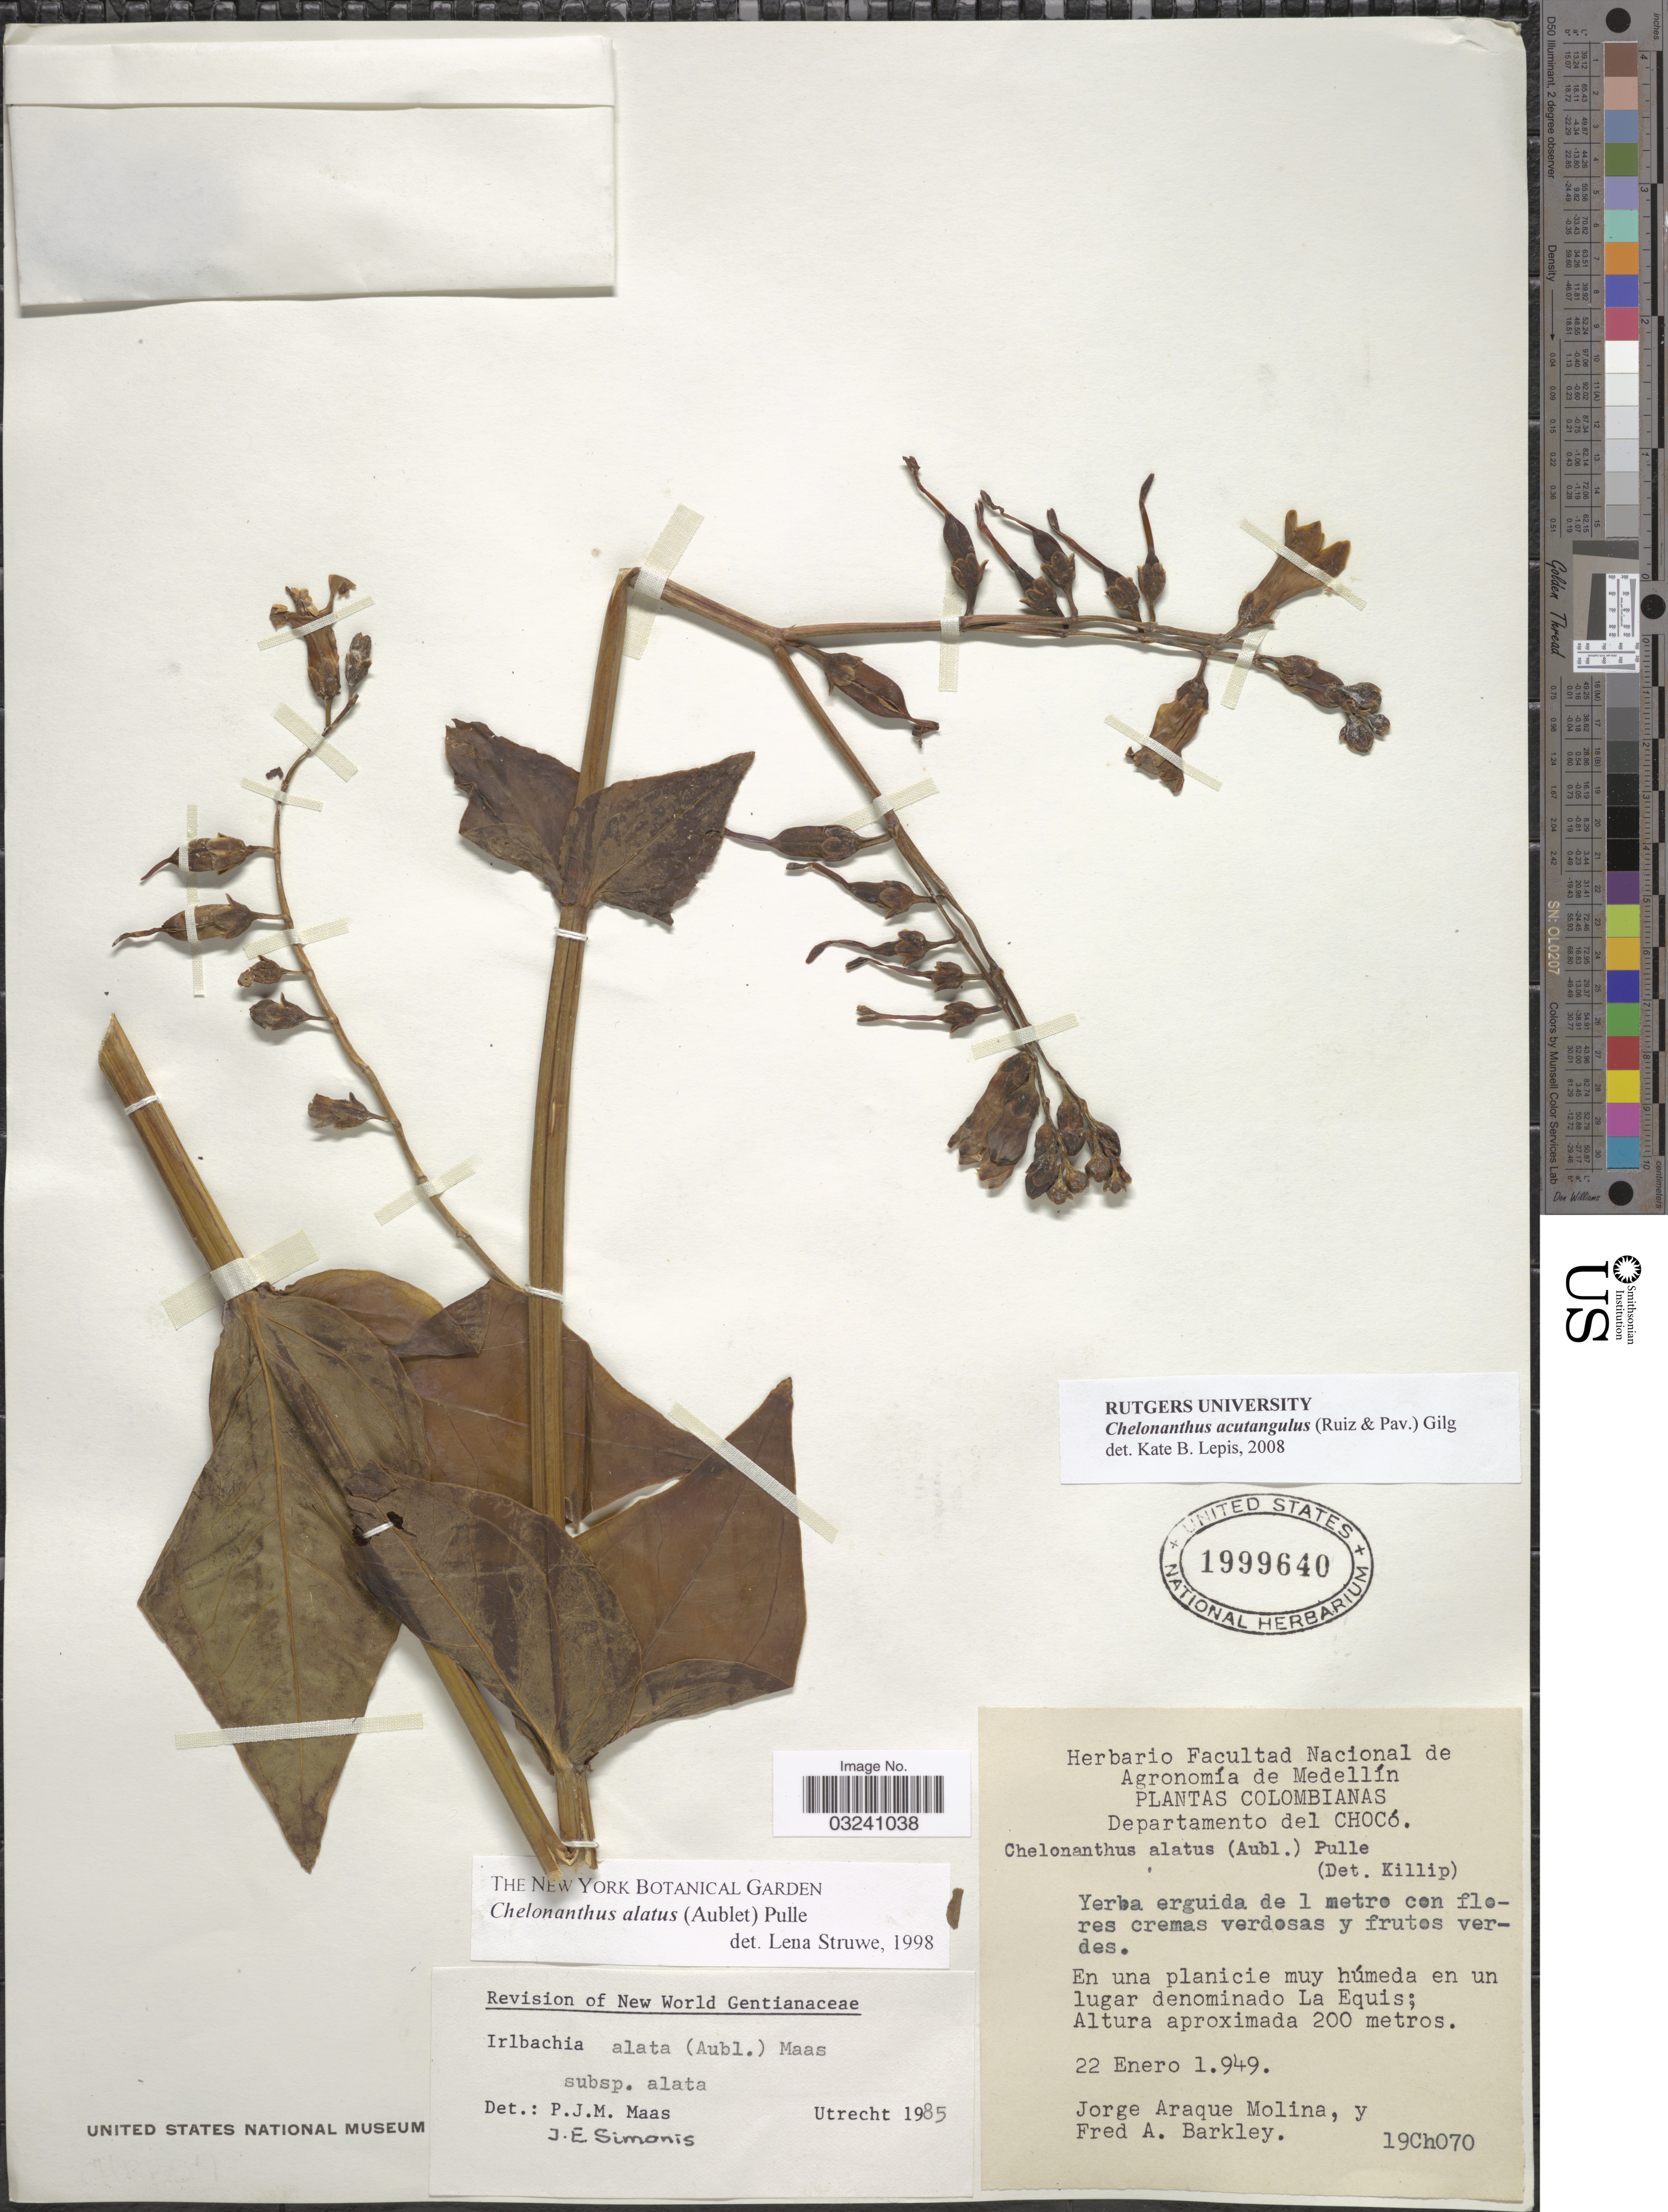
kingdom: Plantae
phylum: Tracheophyta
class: Magnoliopsida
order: Gentianales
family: Gentianaceae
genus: Chelonanthus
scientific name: Chelonanthus acutangulus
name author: (Ruiz & Pav.) Gilg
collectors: J. A. Molina & F. A. Barkley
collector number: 19Ch070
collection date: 1949-01-22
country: Colombia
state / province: Chocó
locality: En un lugar denominado La Equis.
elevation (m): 200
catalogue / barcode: US 1999640